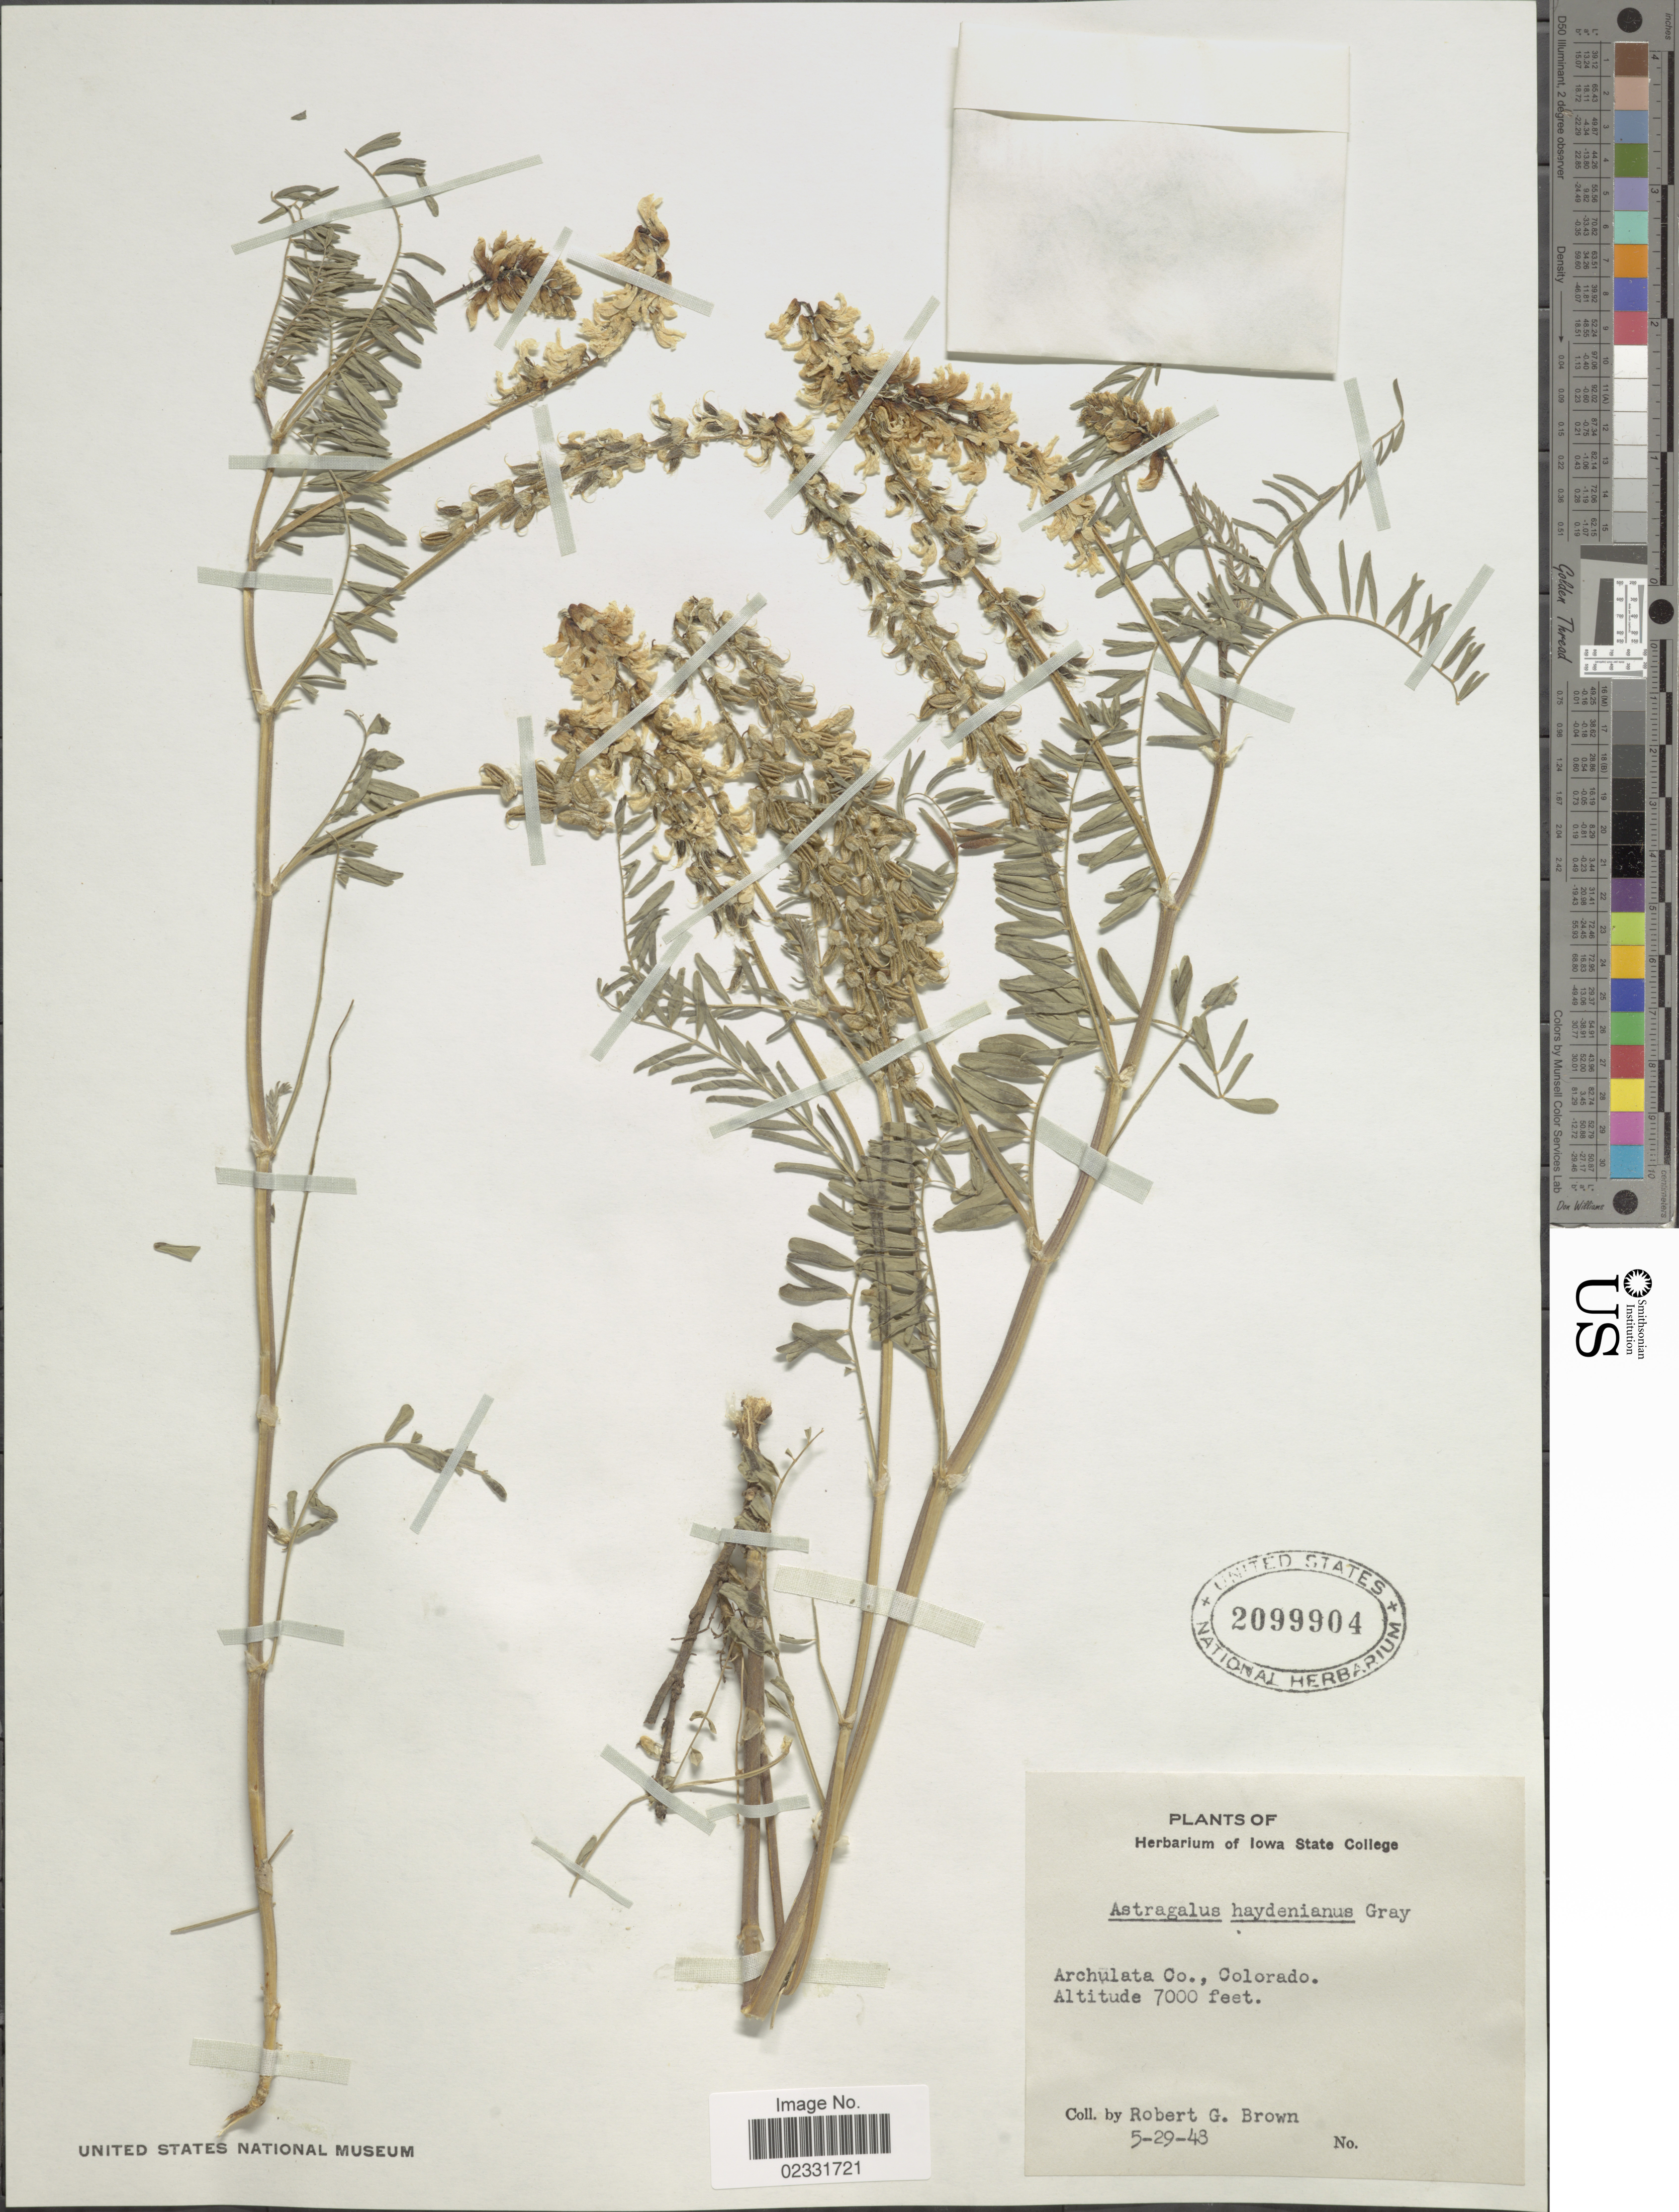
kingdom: Plantae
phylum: Tracheophyta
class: Magnoliopsida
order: Fabales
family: Fabaceae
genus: Astragalus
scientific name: Astragalus haydenianus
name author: A. Gray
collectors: R. G. Brown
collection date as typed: Transcribed d/m/y: 29/5/48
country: United States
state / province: Colorado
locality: Archulata Co.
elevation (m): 2134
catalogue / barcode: US 2099904